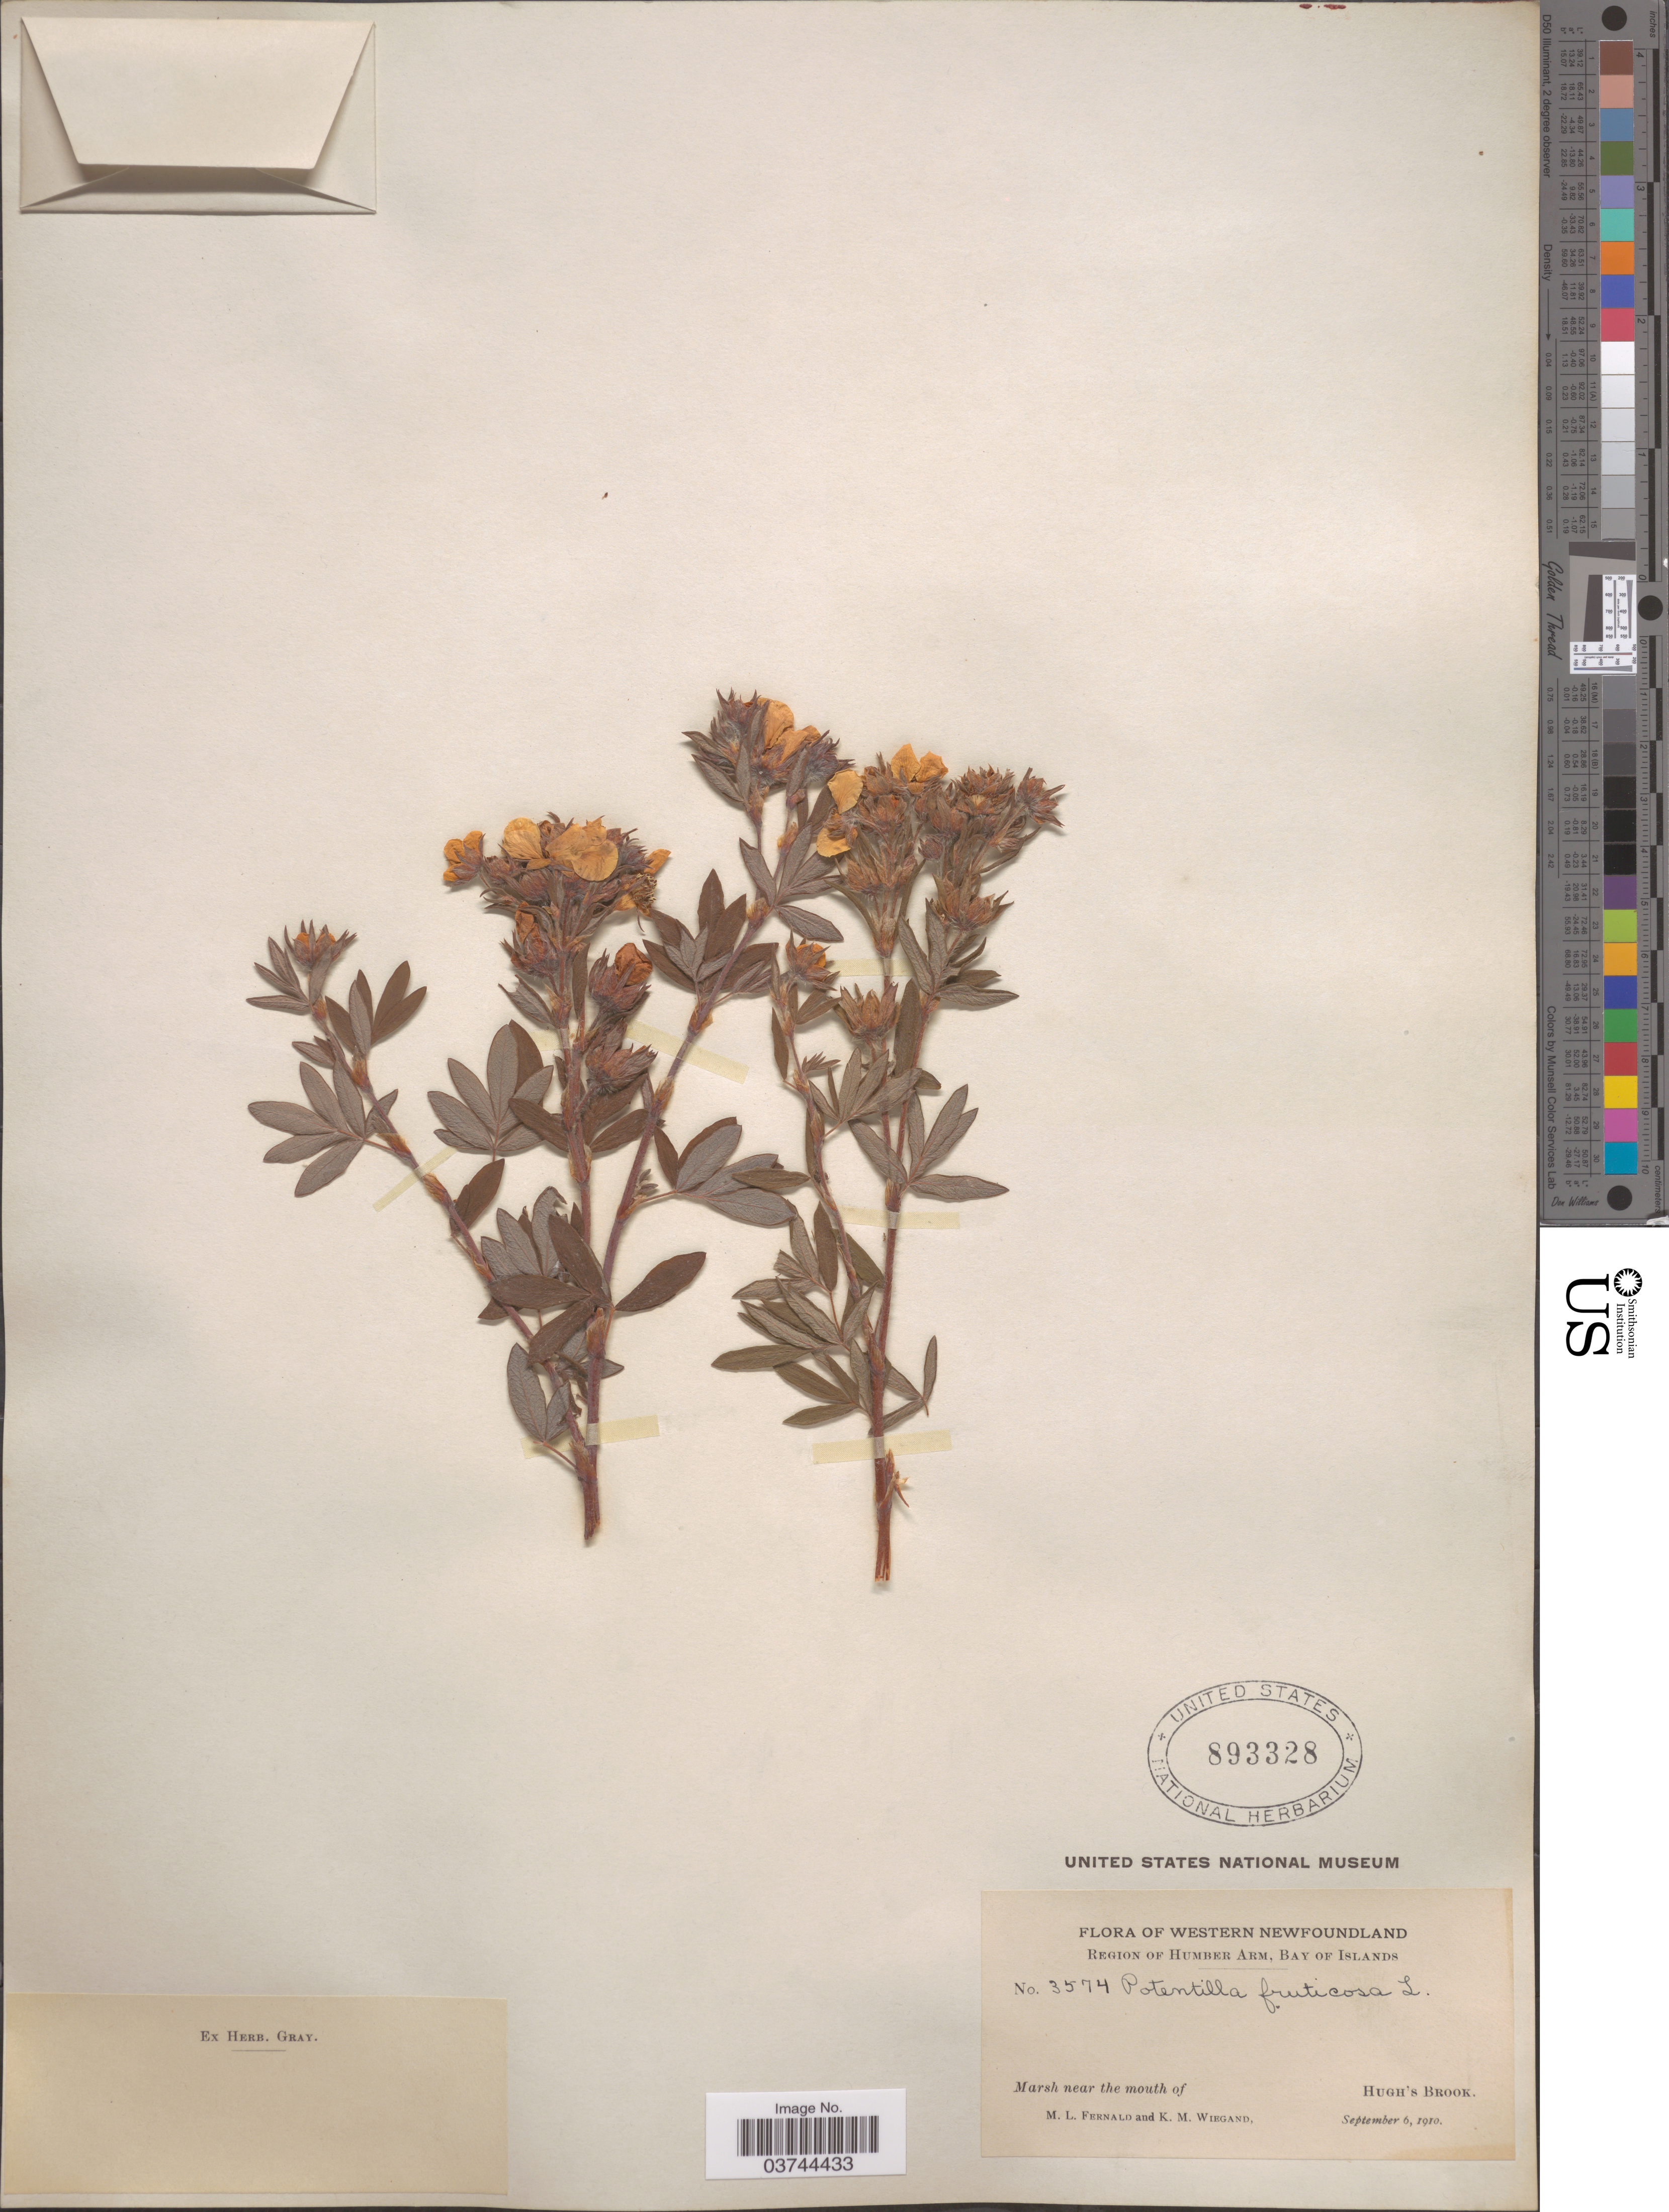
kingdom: Plantae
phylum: Tracheophyta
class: Magnoliopsida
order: Rosales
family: Rosaceae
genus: Dasiphora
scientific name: Dasiphora fruticosa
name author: (L.) Rydb.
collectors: M. L. Fernald & K. M. Wiegand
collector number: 3574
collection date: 1910-09-06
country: Canada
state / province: Newfoundland and Labrador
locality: Western Newfoundland. Region of Humber Arm, Bay of Islands. Marsh near the mouth of Hugh's Brook.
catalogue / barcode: US 893328